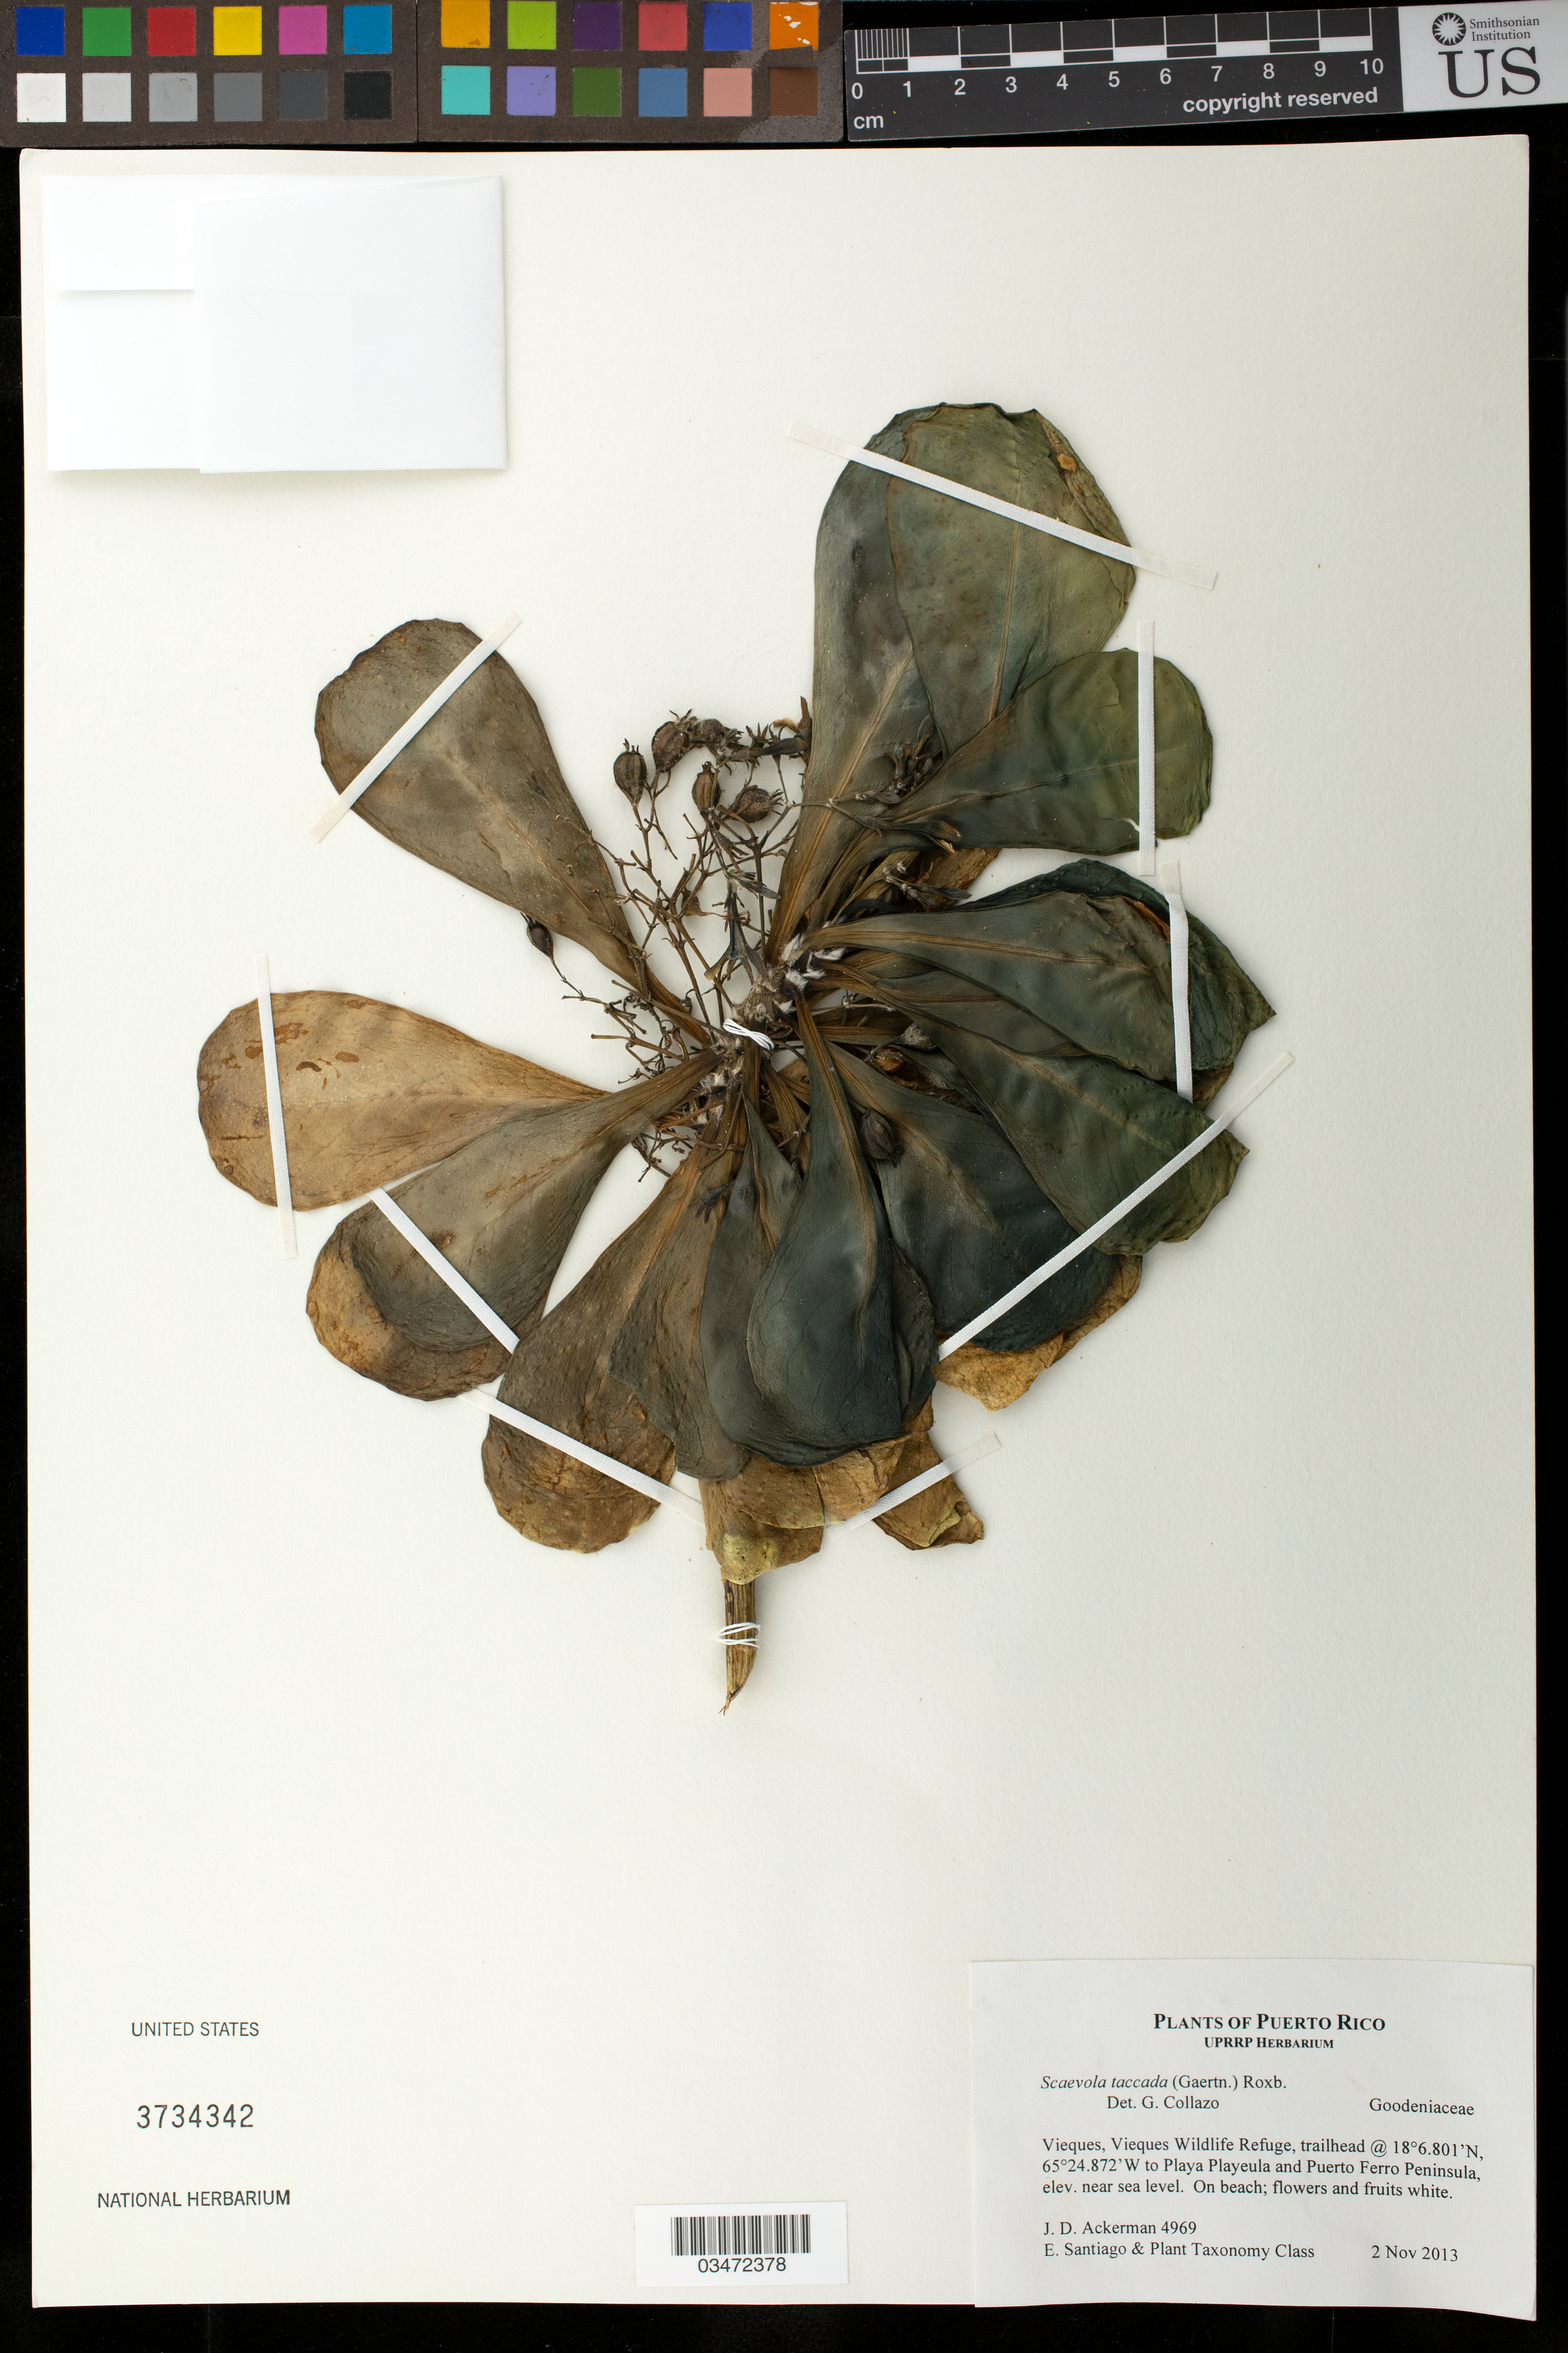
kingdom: Plantae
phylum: Tracheophyta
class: Magnoliopsida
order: Asterales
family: Goodeniaceae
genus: Scaevola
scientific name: Scaevola taccada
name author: (Gaertn.) Roxb.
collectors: J. D. Ackerman, E. Santiago & UPR Plant Taxonomy Class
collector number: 4969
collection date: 2013-11-03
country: Puerto Rico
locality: Vieques, Vieques Wildlife Refuge, trailhead to Playa Playeula and Puerto Ferro Peninsula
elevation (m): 0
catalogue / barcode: US 3734342